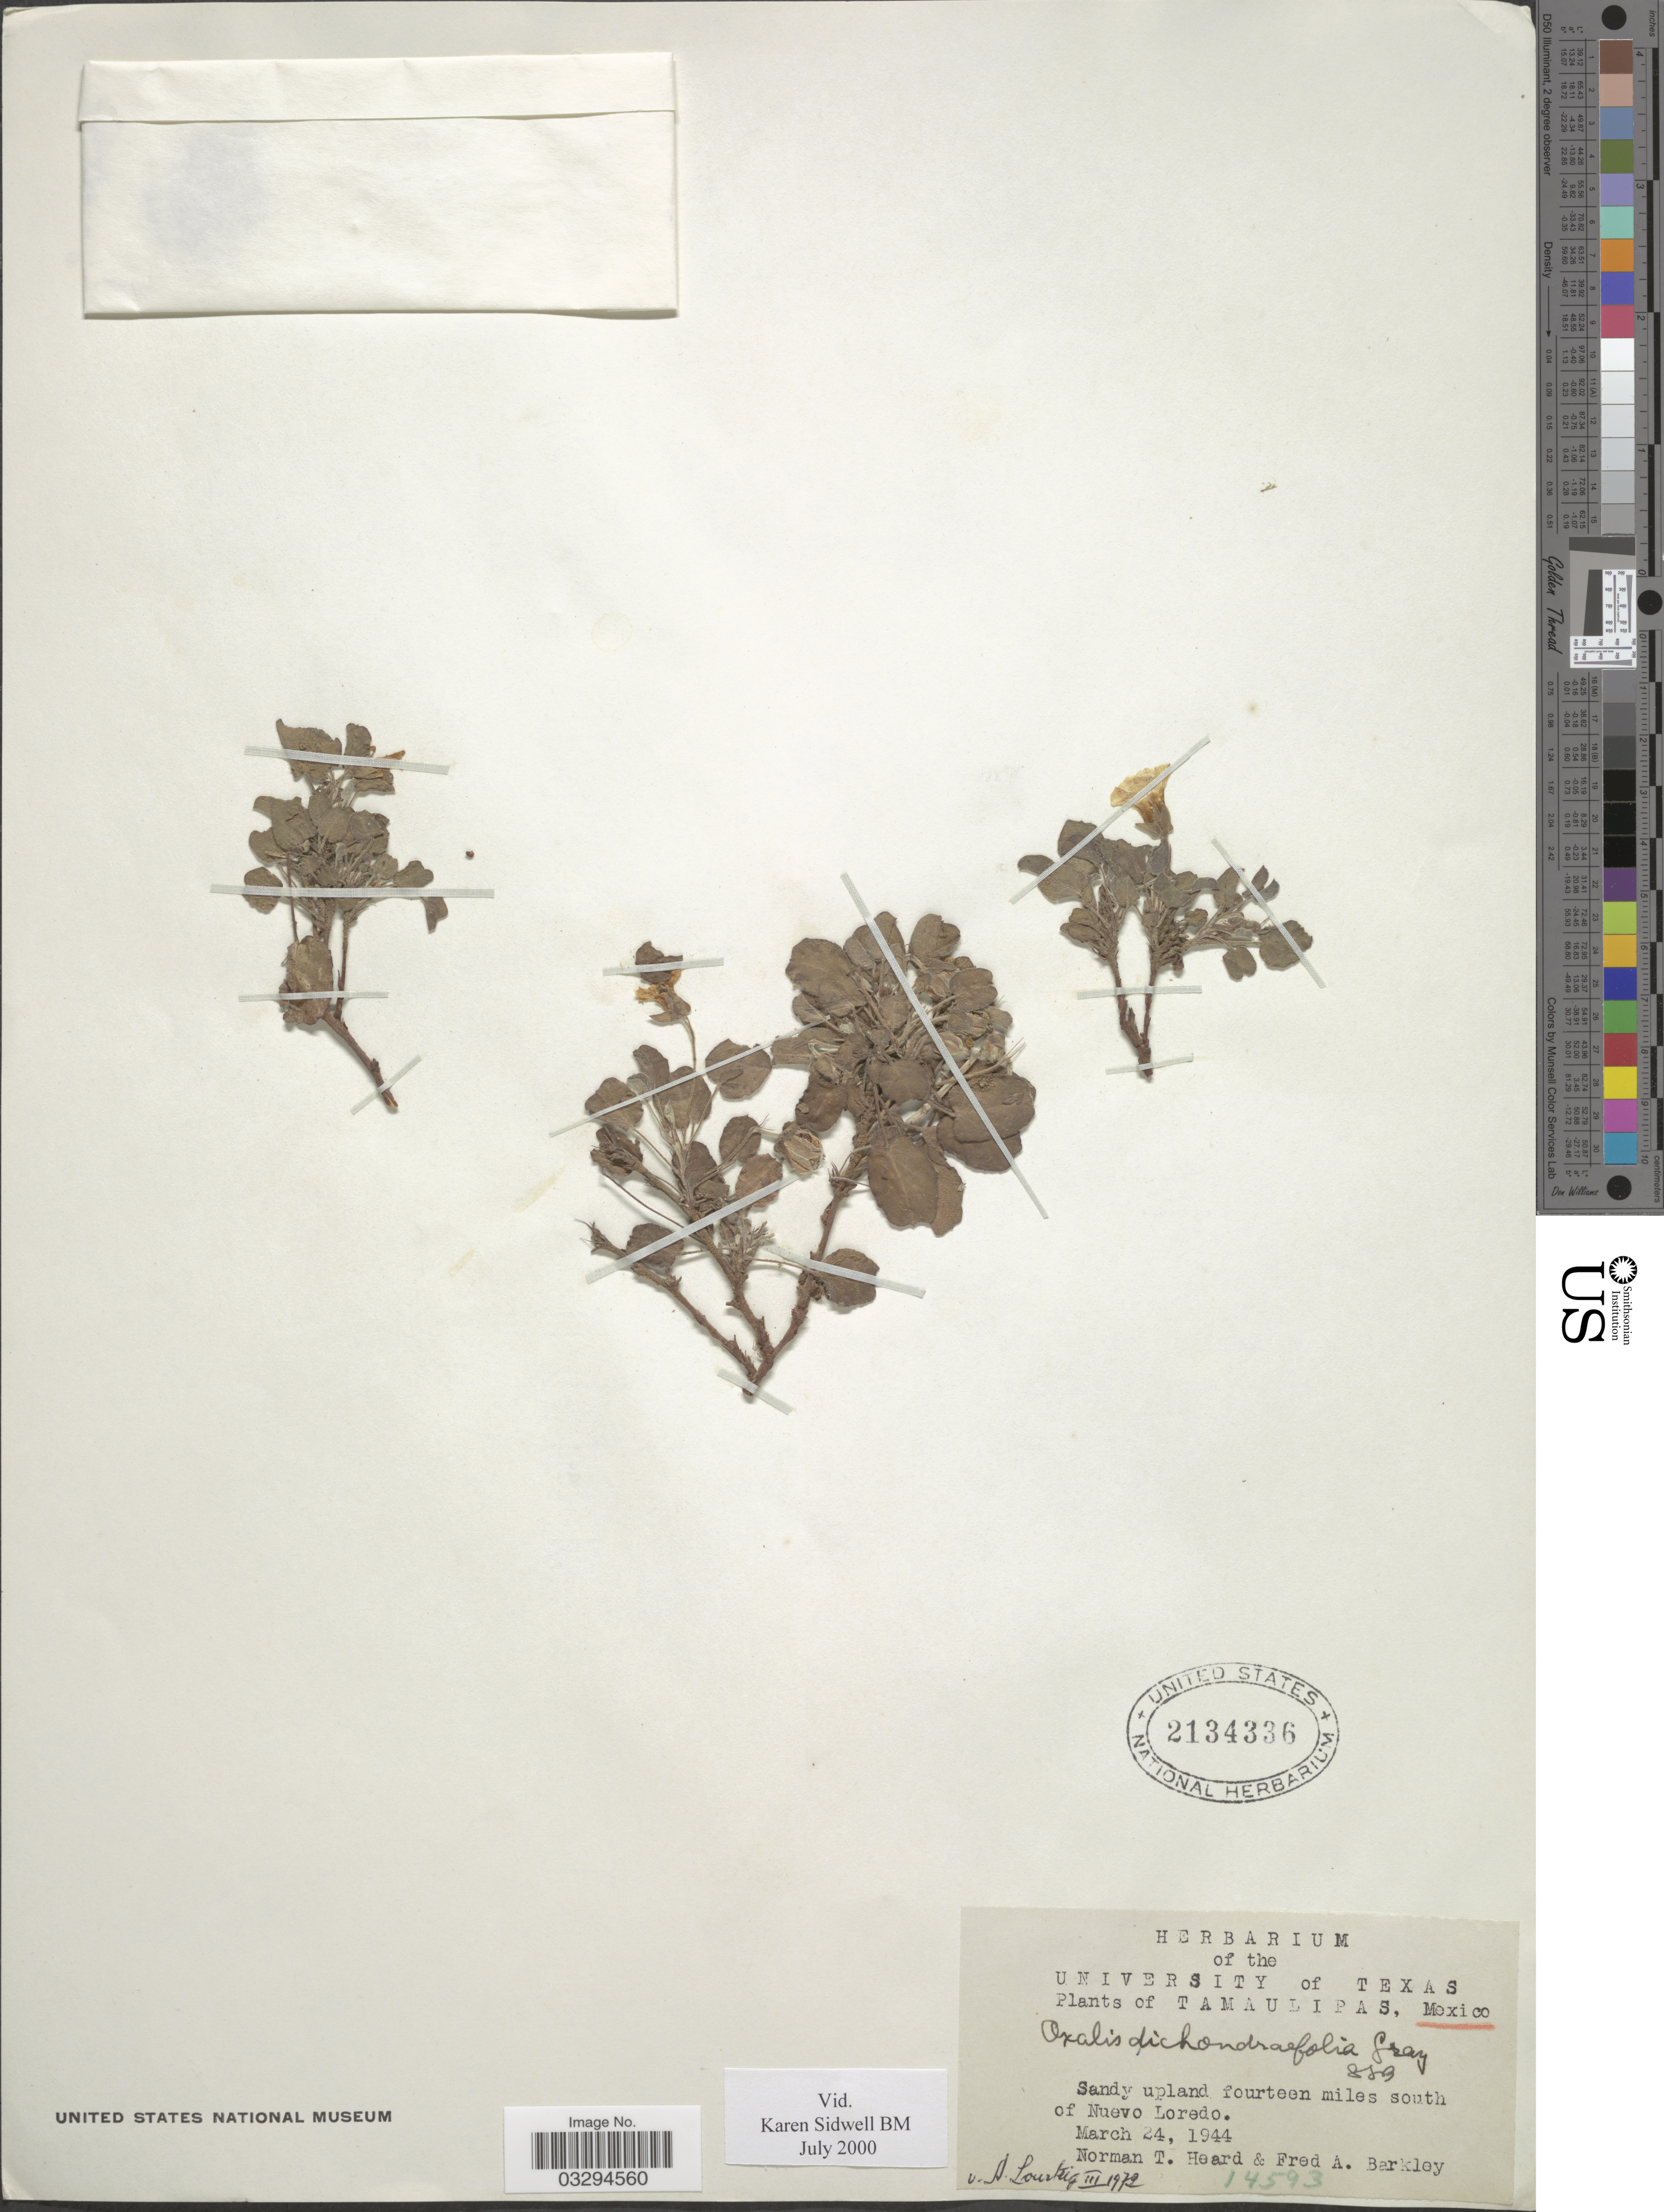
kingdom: Plantae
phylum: Tracheophyta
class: Magnoliopsida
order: Oxalidales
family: Oxalidaceae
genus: Oxalis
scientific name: Oxalis dichondraefolia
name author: A. Gray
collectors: N. Heard & F. A. Barkley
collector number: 14593?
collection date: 1944-03-24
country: Mexico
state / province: Tamaulipas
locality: Sandy upland fourteen miles south of Nuevo Loredo.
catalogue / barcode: US 2134336